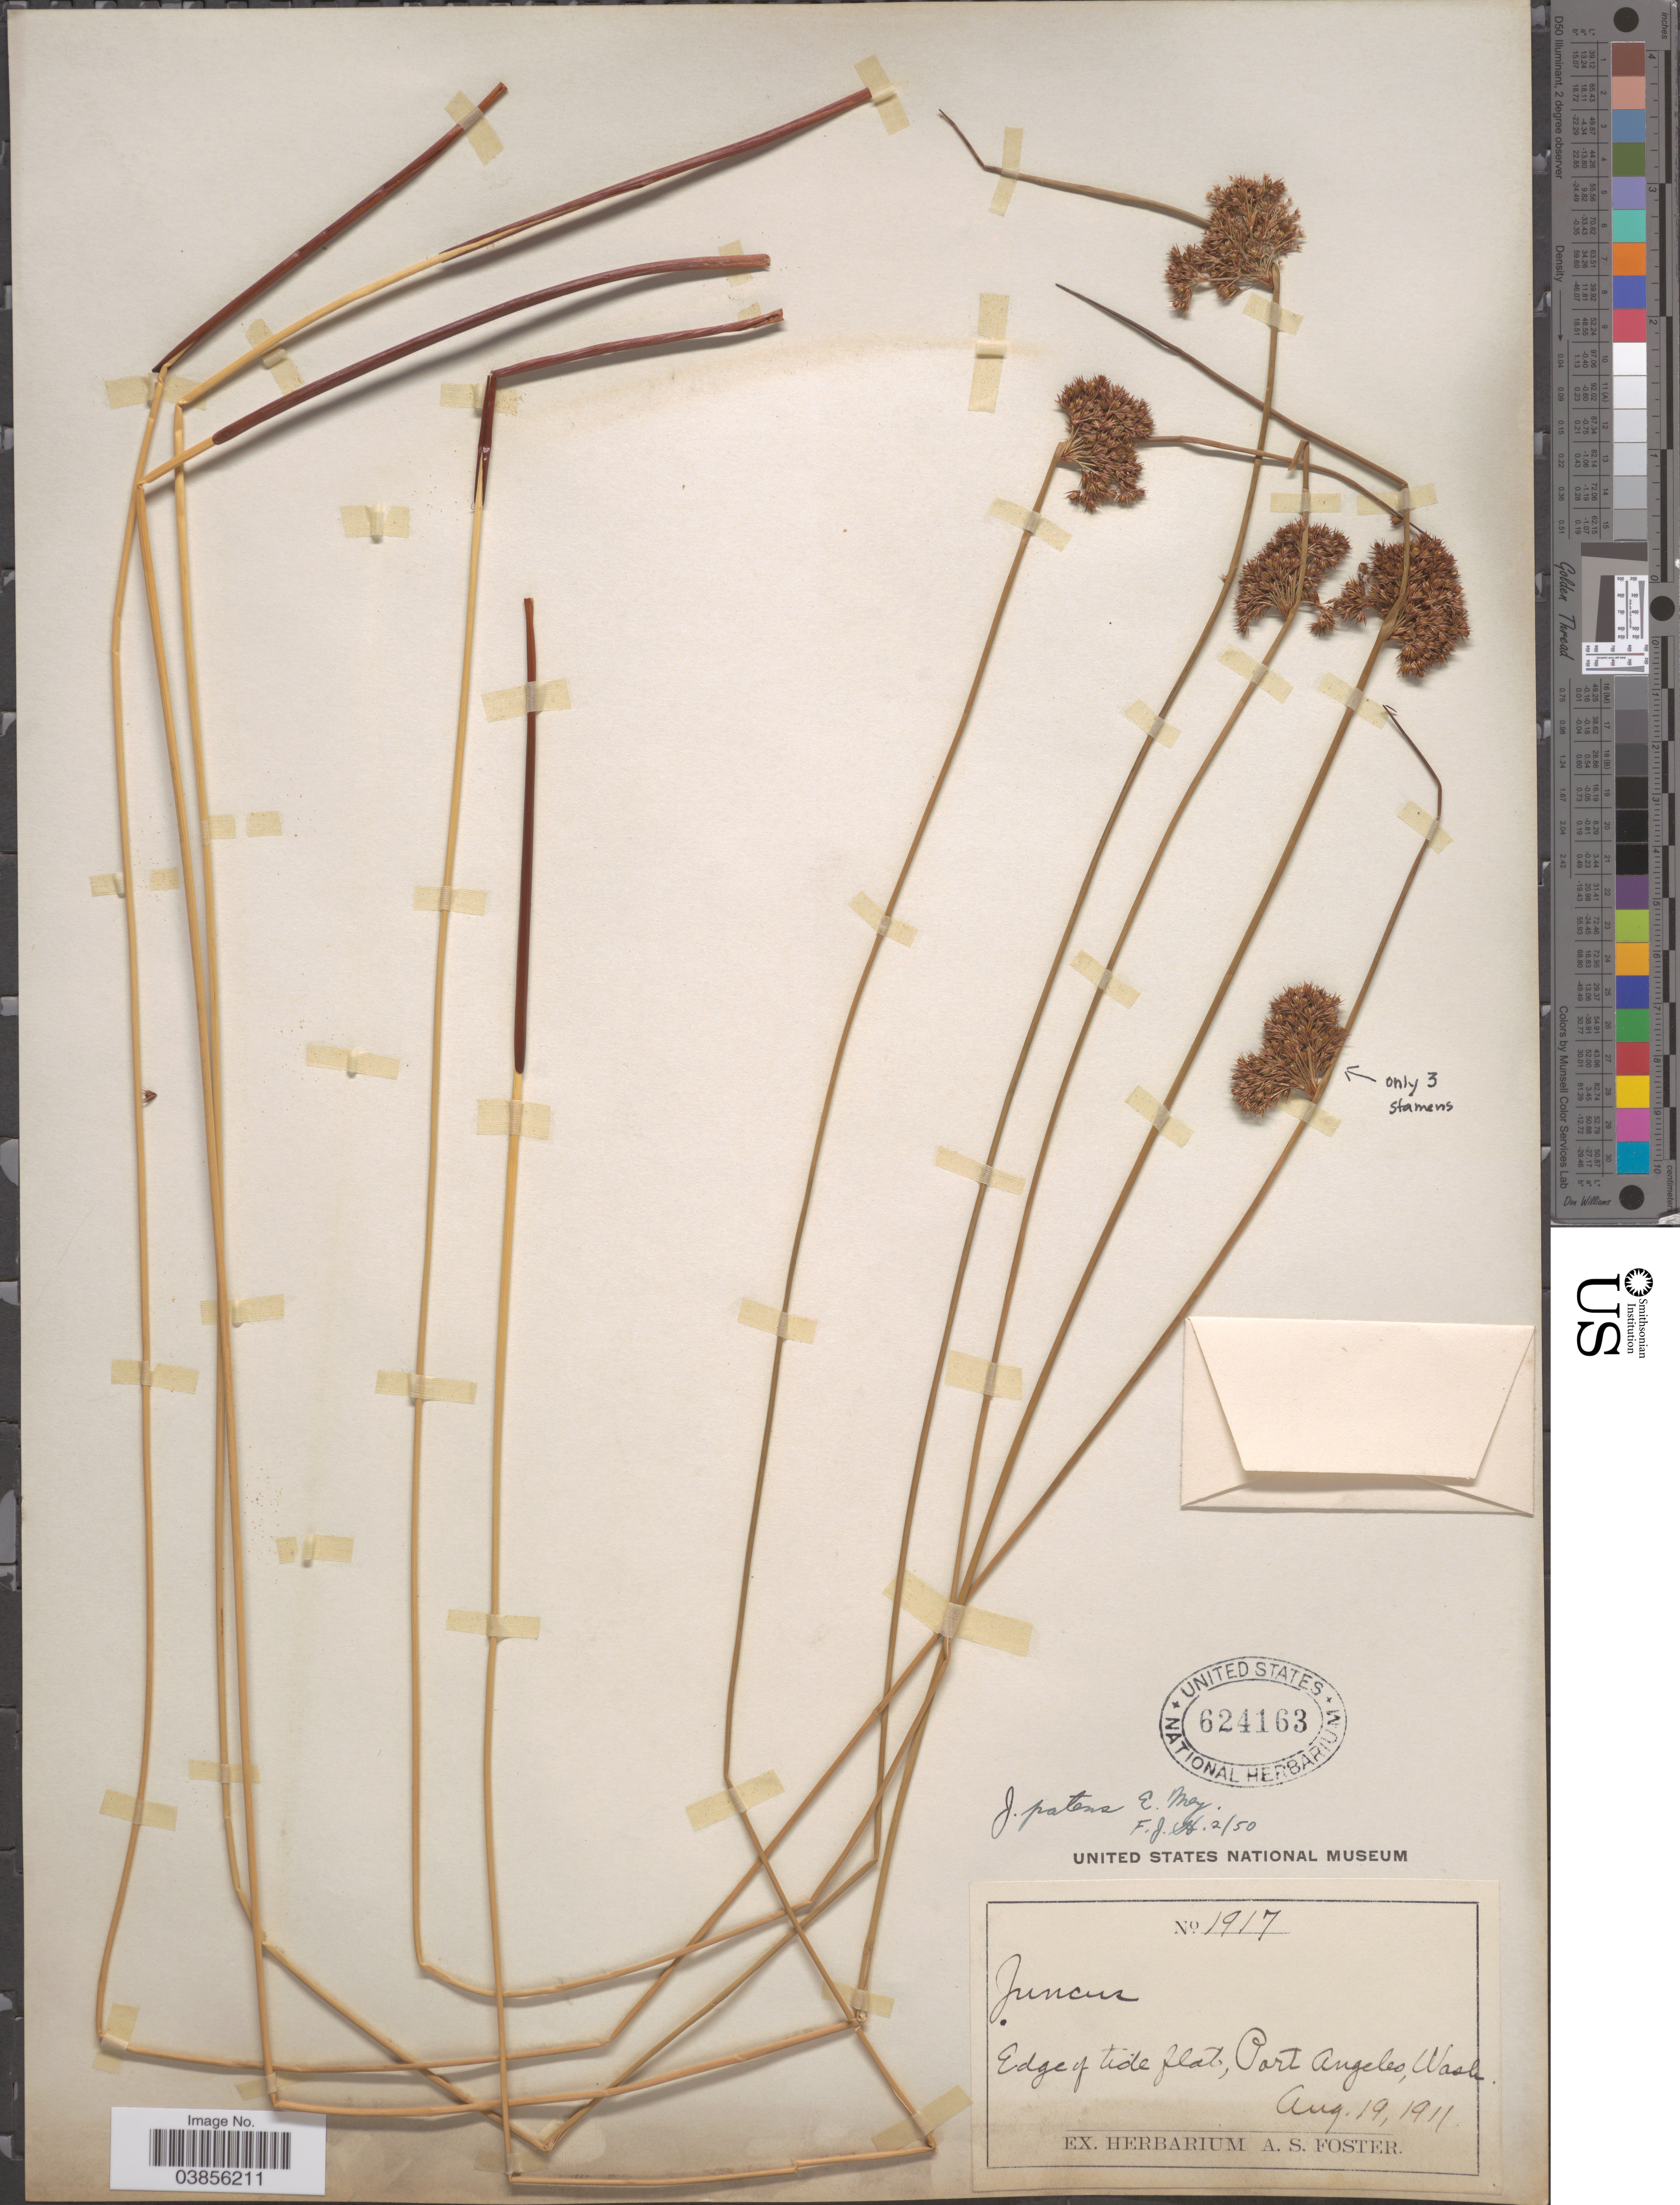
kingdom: Plantae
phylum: Tracheophyta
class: Liliopsida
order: Poales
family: Juncaceae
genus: Juncus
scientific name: Juncus patens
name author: E. Mey.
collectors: ex herb. A. S. Foster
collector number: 1917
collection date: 1911-08-19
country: United States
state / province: Washington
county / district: Clallam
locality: Edge of tide flat, Port Angeles.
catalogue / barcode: US 624163